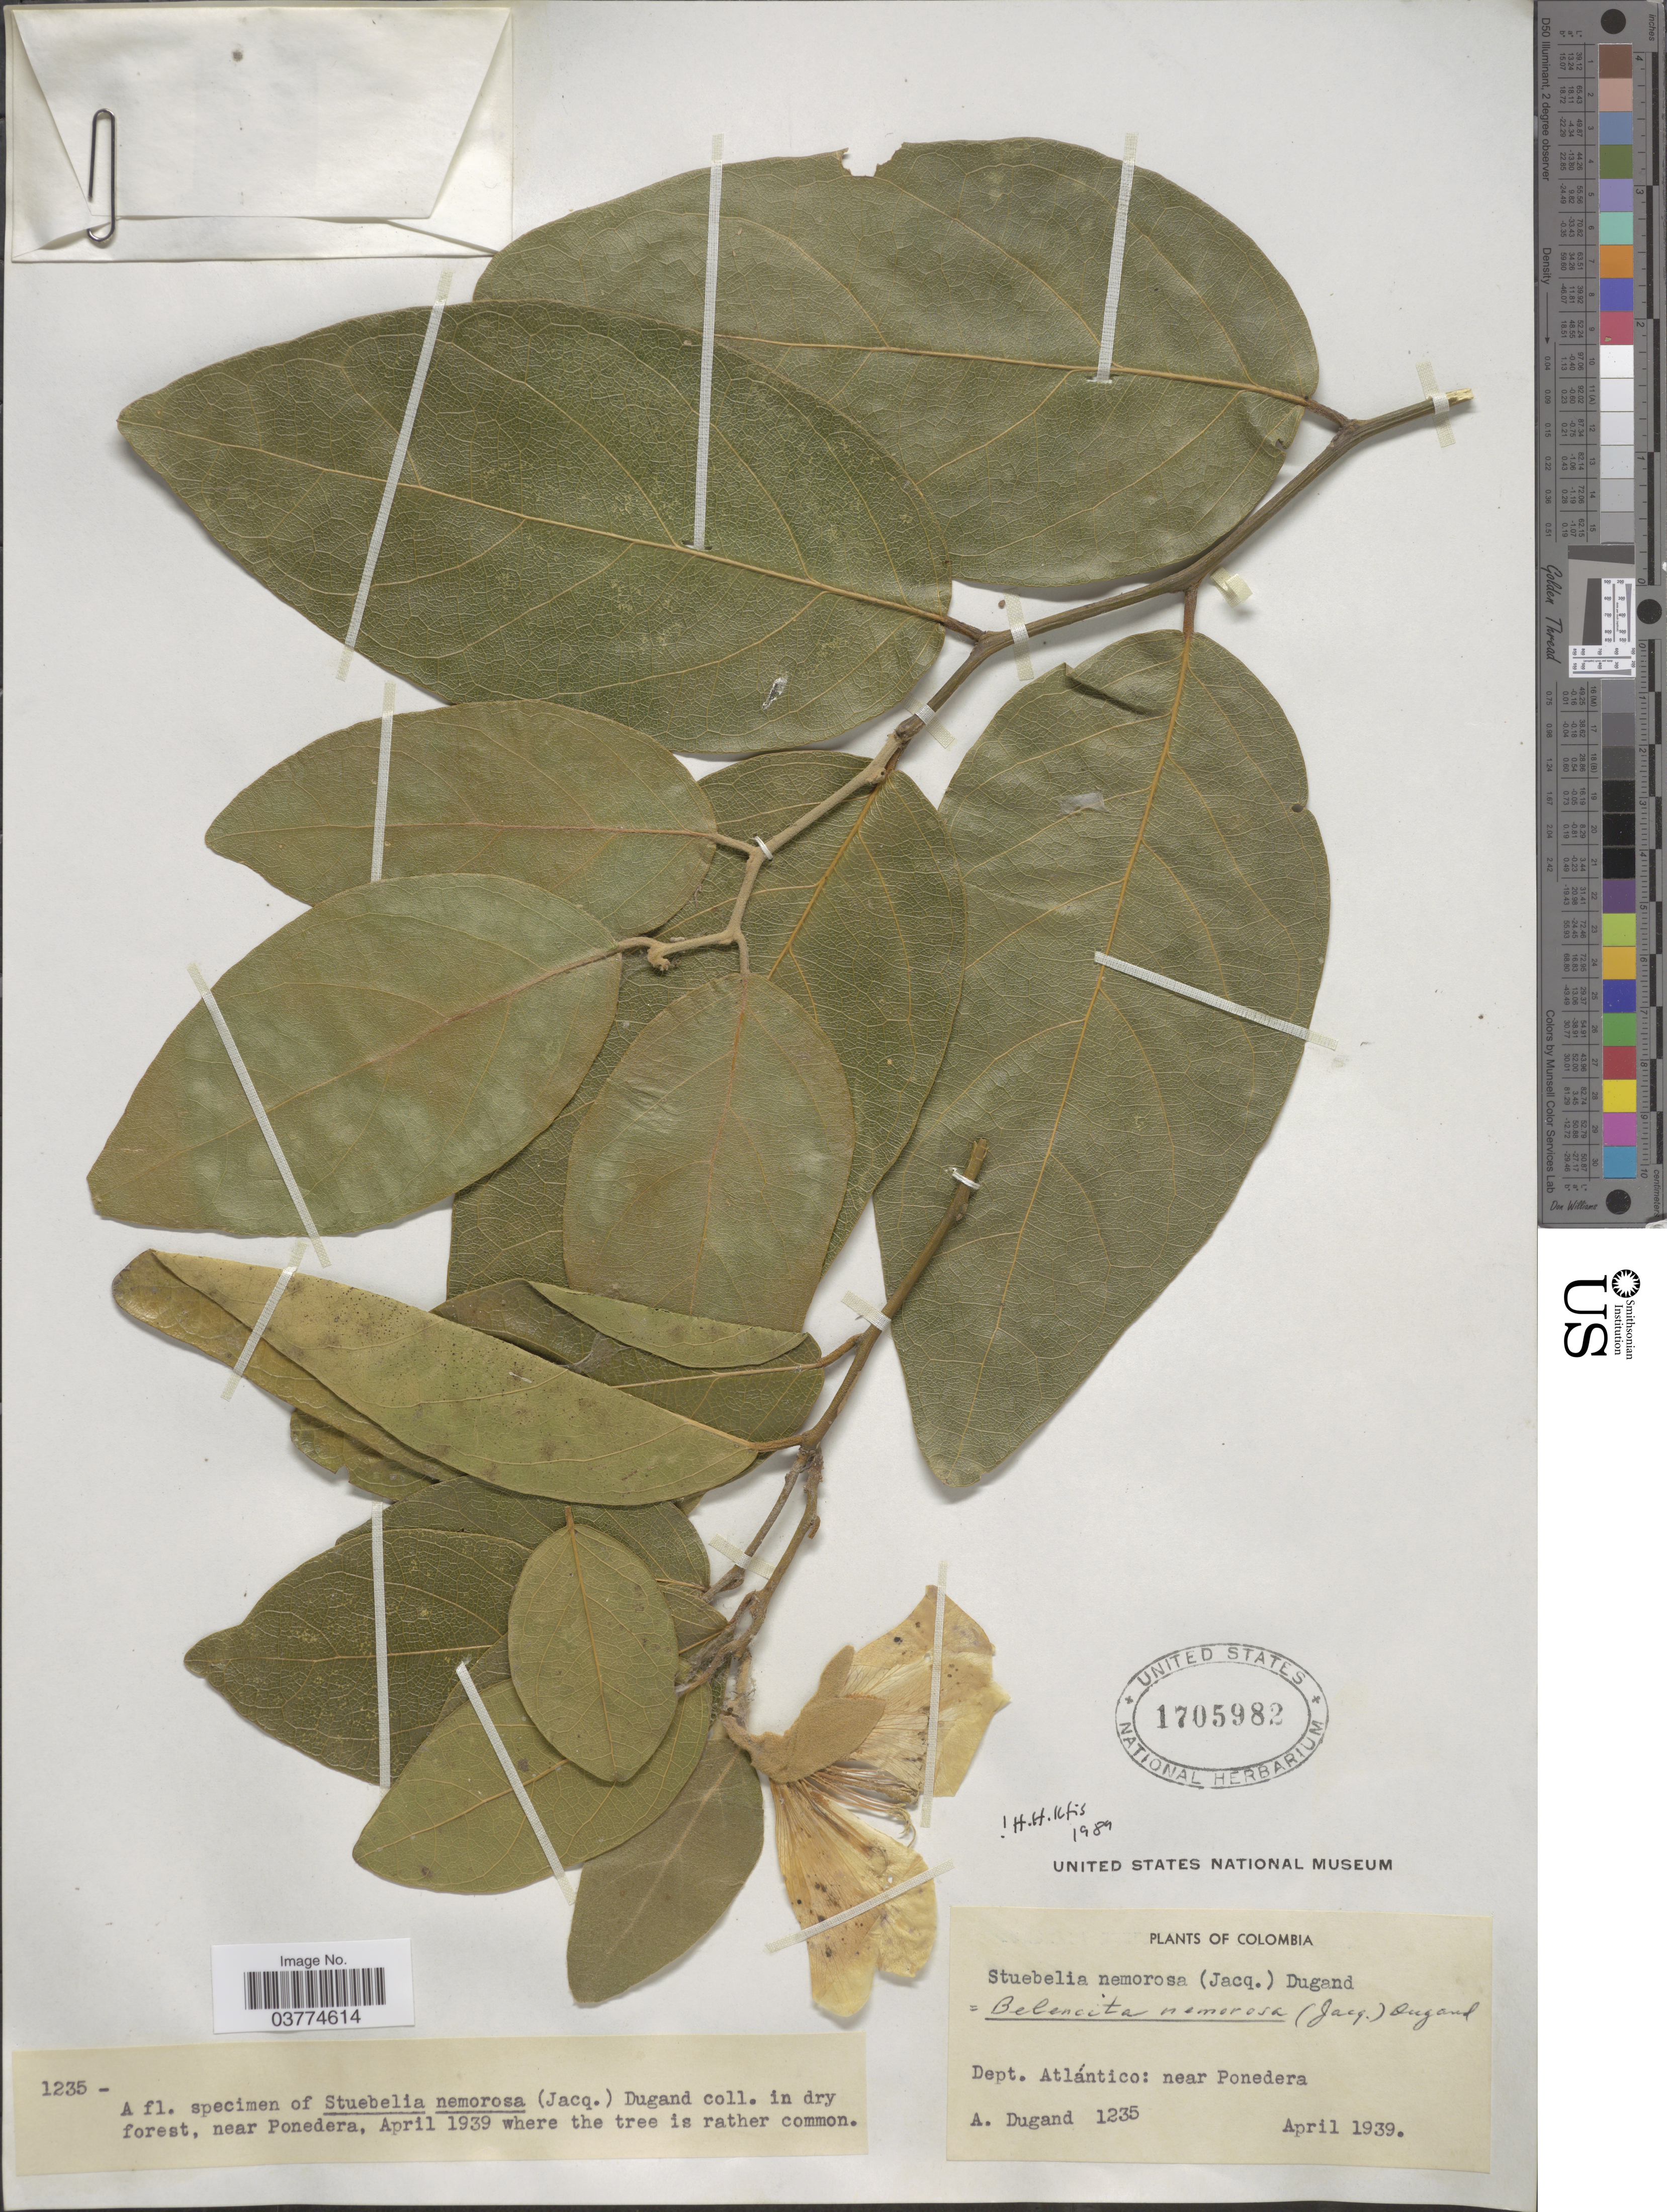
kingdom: Plantae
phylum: Tracheophyta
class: Magnoliopsida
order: Brassicales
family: Capparaceae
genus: Belencita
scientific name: Belencita nemorosa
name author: (Jacq.) Dugand G.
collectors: A. Dugand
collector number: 1235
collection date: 1939-04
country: Colombia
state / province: Atlántico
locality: Dept. Atlántico: near Ponedera.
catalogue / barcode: US 1705982